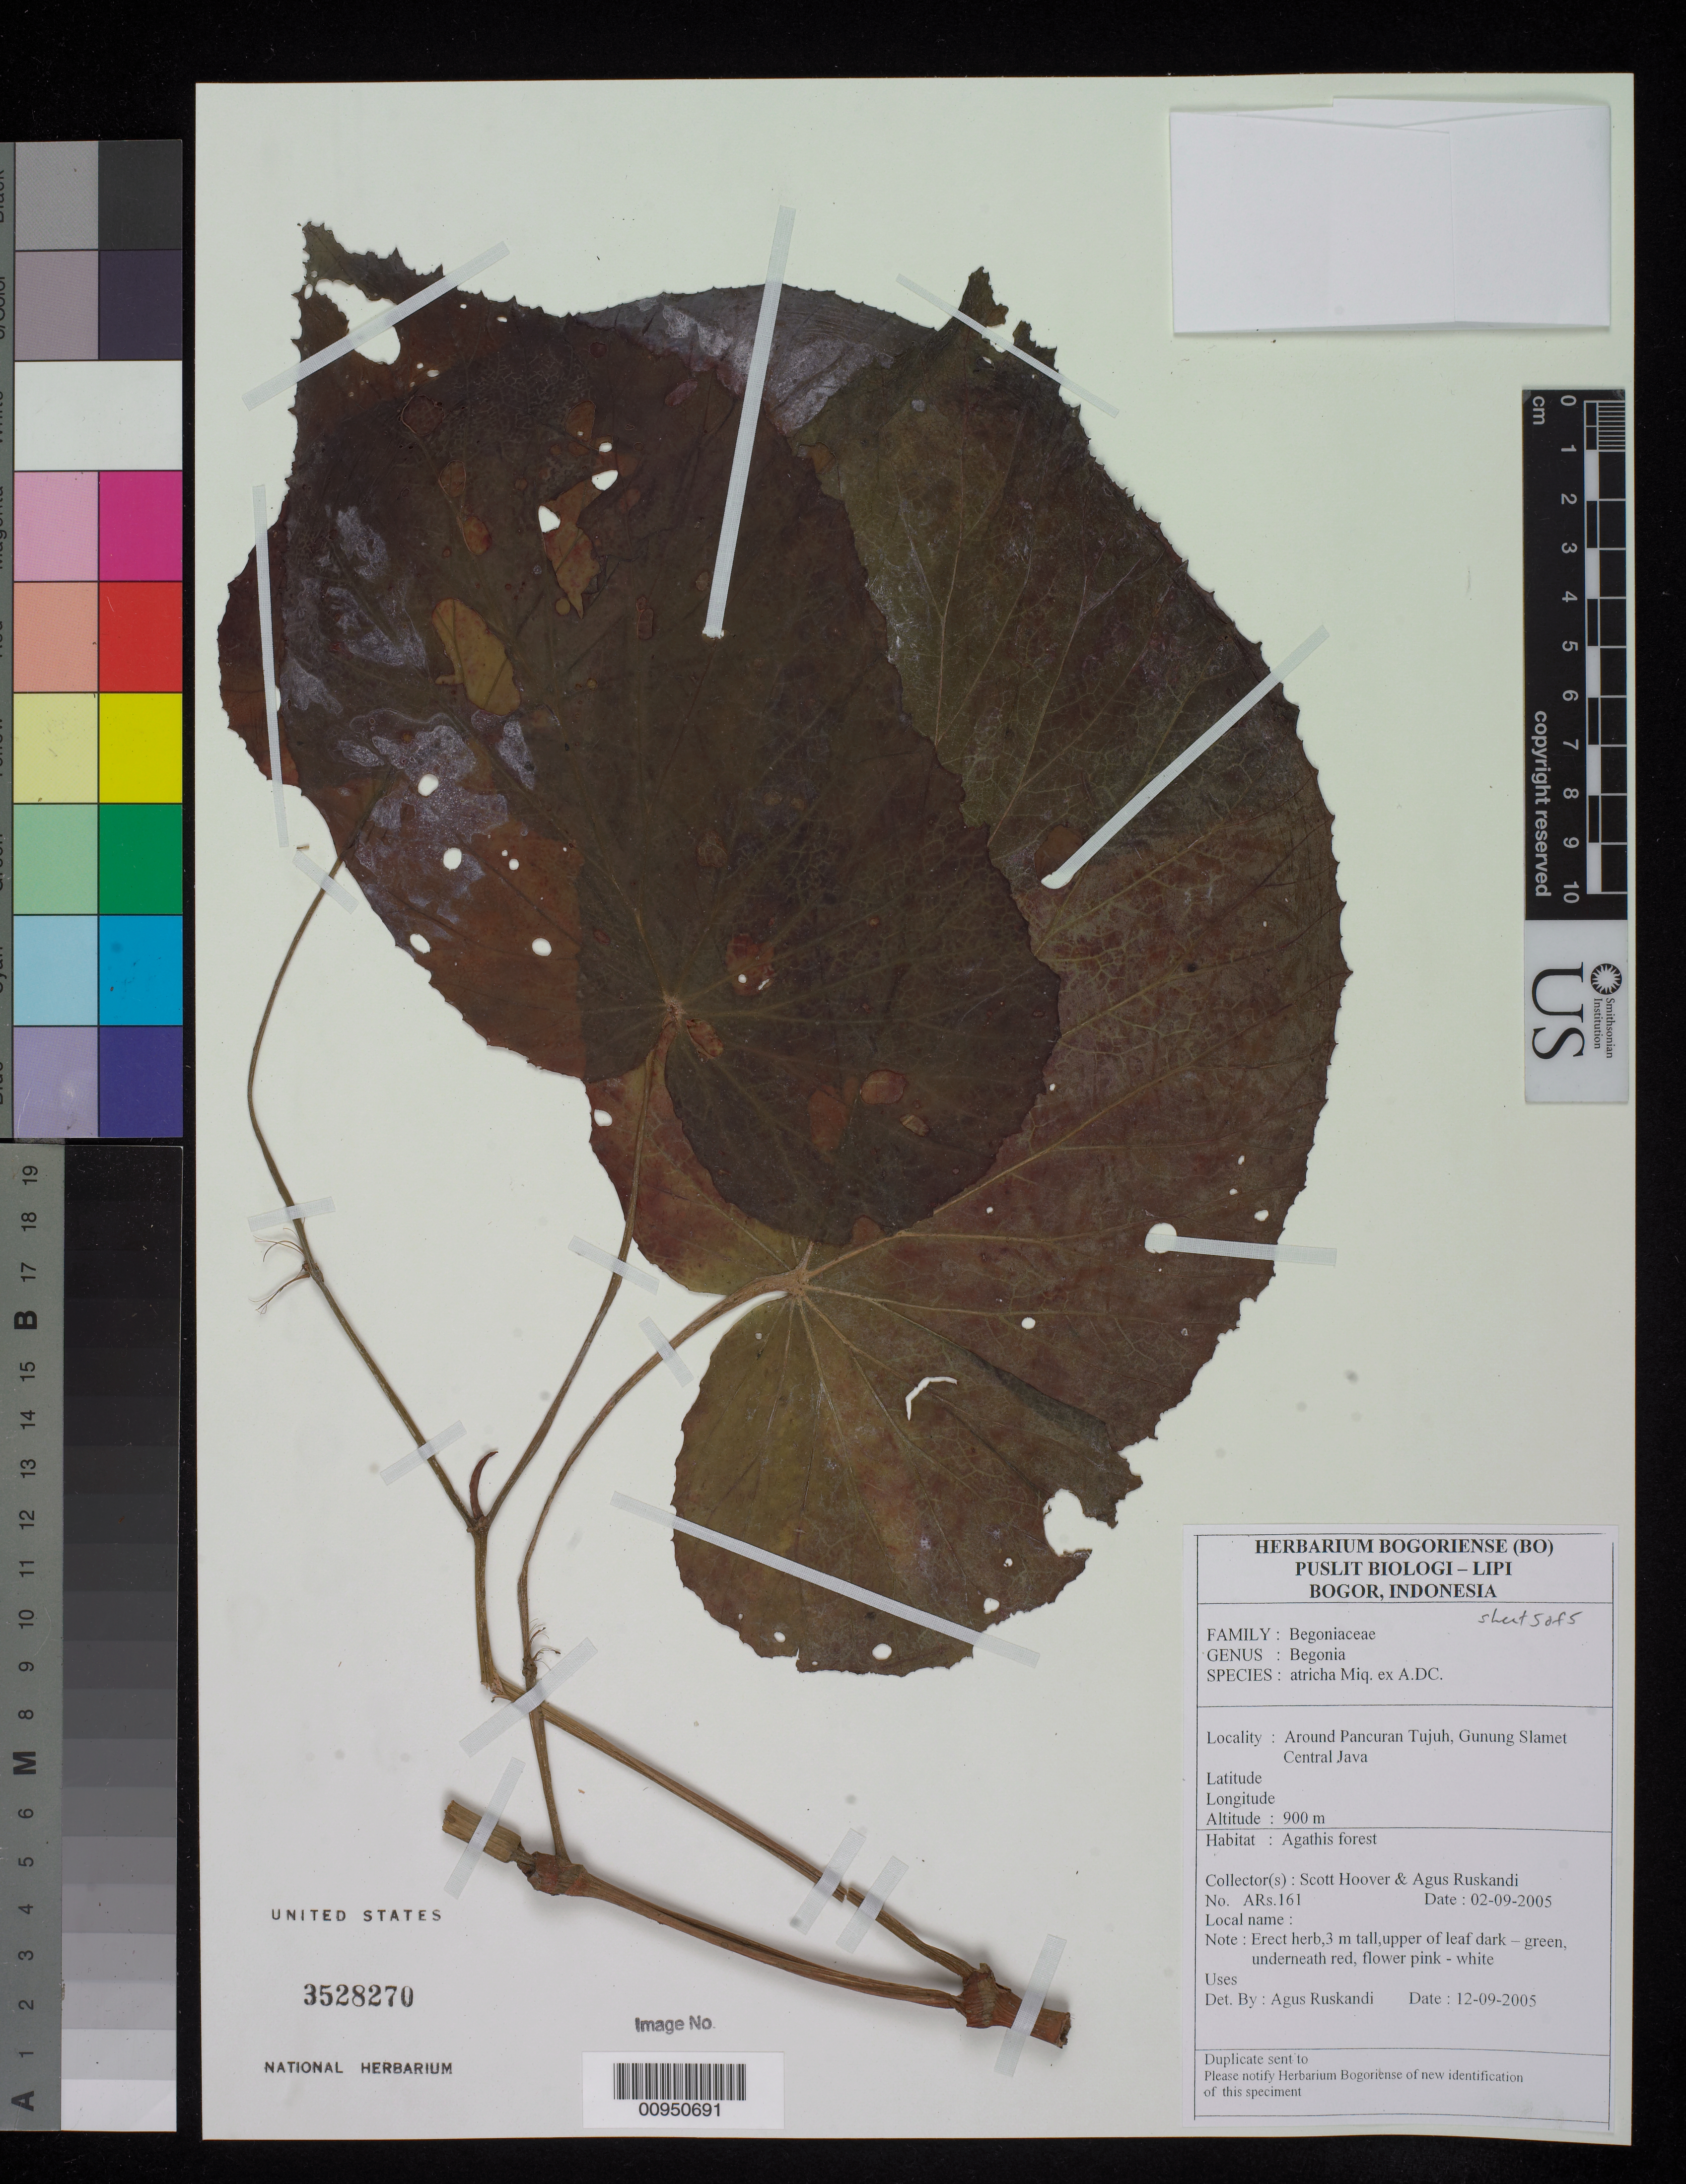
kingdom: Plantae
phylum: Tracheophyta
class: Magnoliopsida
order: Cucurbitales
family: Begoniaceae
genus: Begonia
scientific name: Begonia atricha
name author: (Miq.) Miq. ex A. DC.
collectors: W. S. Hoover & A. Ruskandi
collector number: ARS. 161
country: Indonesia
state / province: Java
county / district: Jawa Tengah (?)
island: Java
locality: Around Pancuran Tujuh, Gunung Slamet.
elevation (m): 800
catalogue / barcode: US 3528270